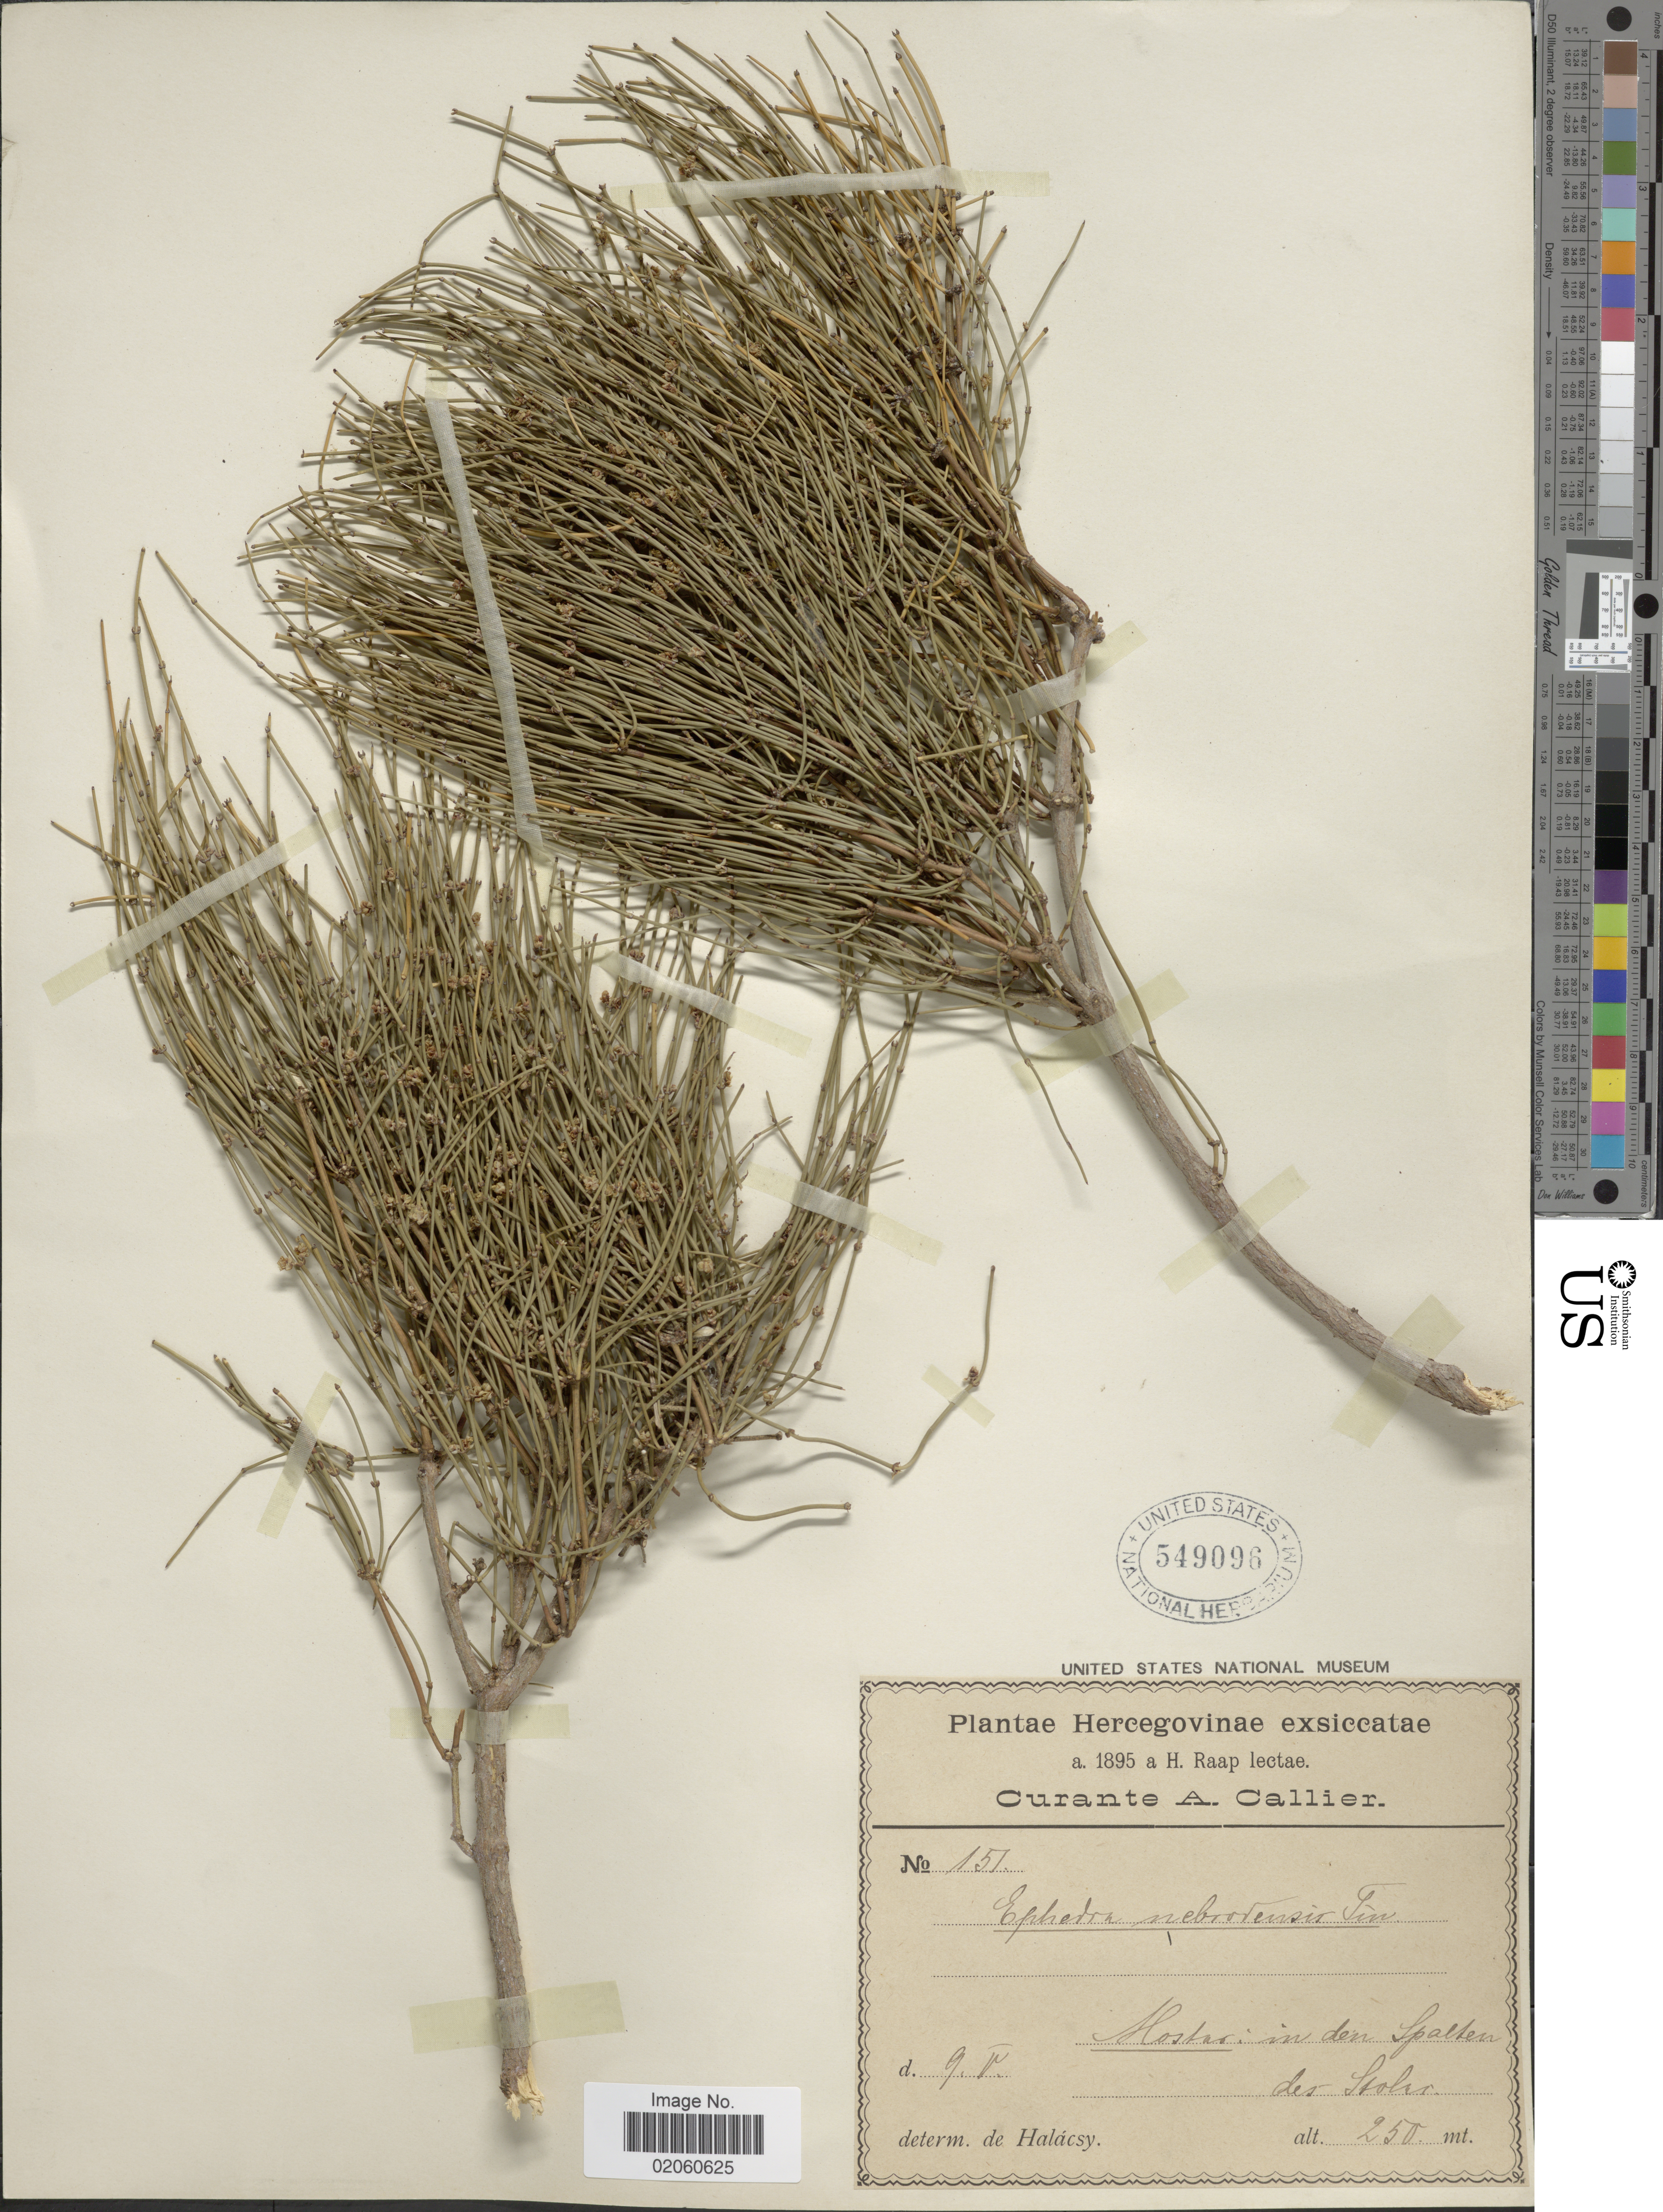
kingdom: Plantae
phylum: Tracheophyta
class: Gnetopsida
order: Ephedrales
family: Ephedraceae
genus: Ephedra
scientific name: Ephedra nebrodensis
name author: Tineo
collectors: H. Raap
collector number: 151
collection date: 1895-05-09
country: Bosnia and Herzegovina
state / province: Federation of B&H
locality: Hercegovinae: Mostar, in den spalten des Stolac [interpreted].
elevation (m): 250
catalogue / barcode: US 549096